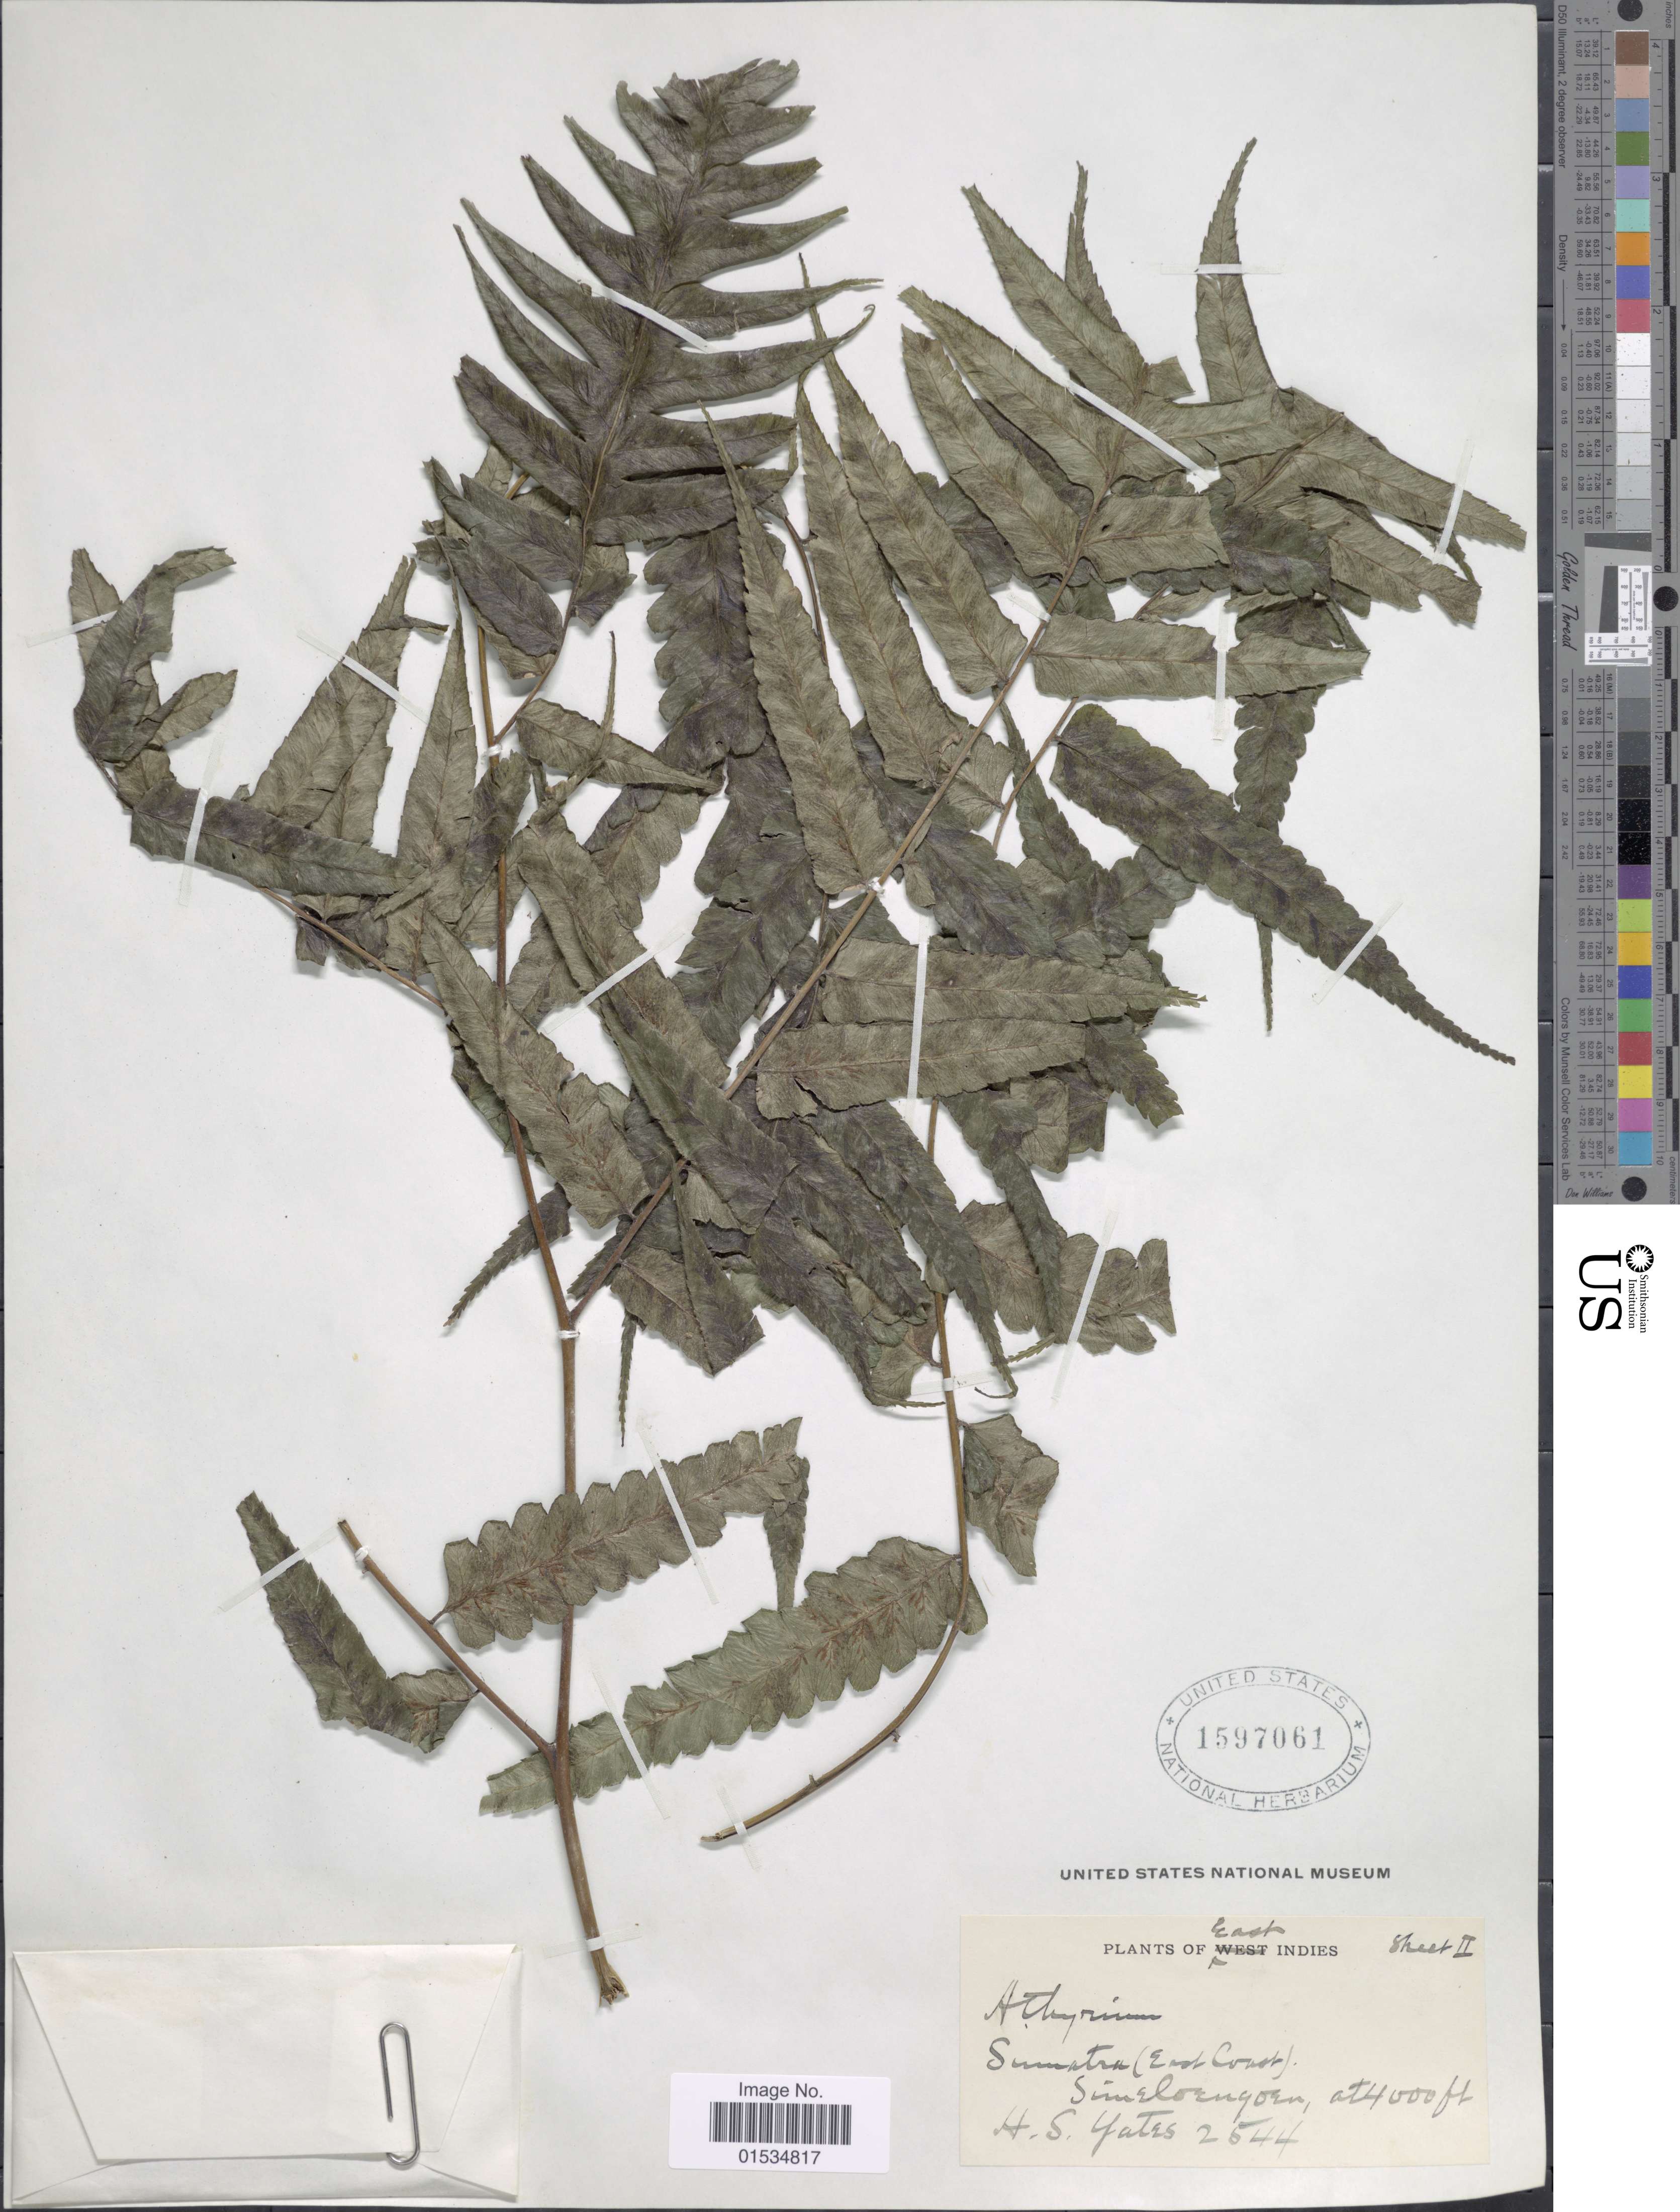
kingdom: Plantae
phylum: Tracheophyta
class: Polypodiopsida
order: Polypodiales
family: Athyriaceae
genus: Diplazium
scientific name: Diplazium dilatatum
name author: Blume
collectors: H. S. Yates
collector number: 2544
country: Indonesia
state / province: Sumatra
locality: East Coast, Simeloengoen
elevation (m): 1219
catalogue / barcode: US 1597061